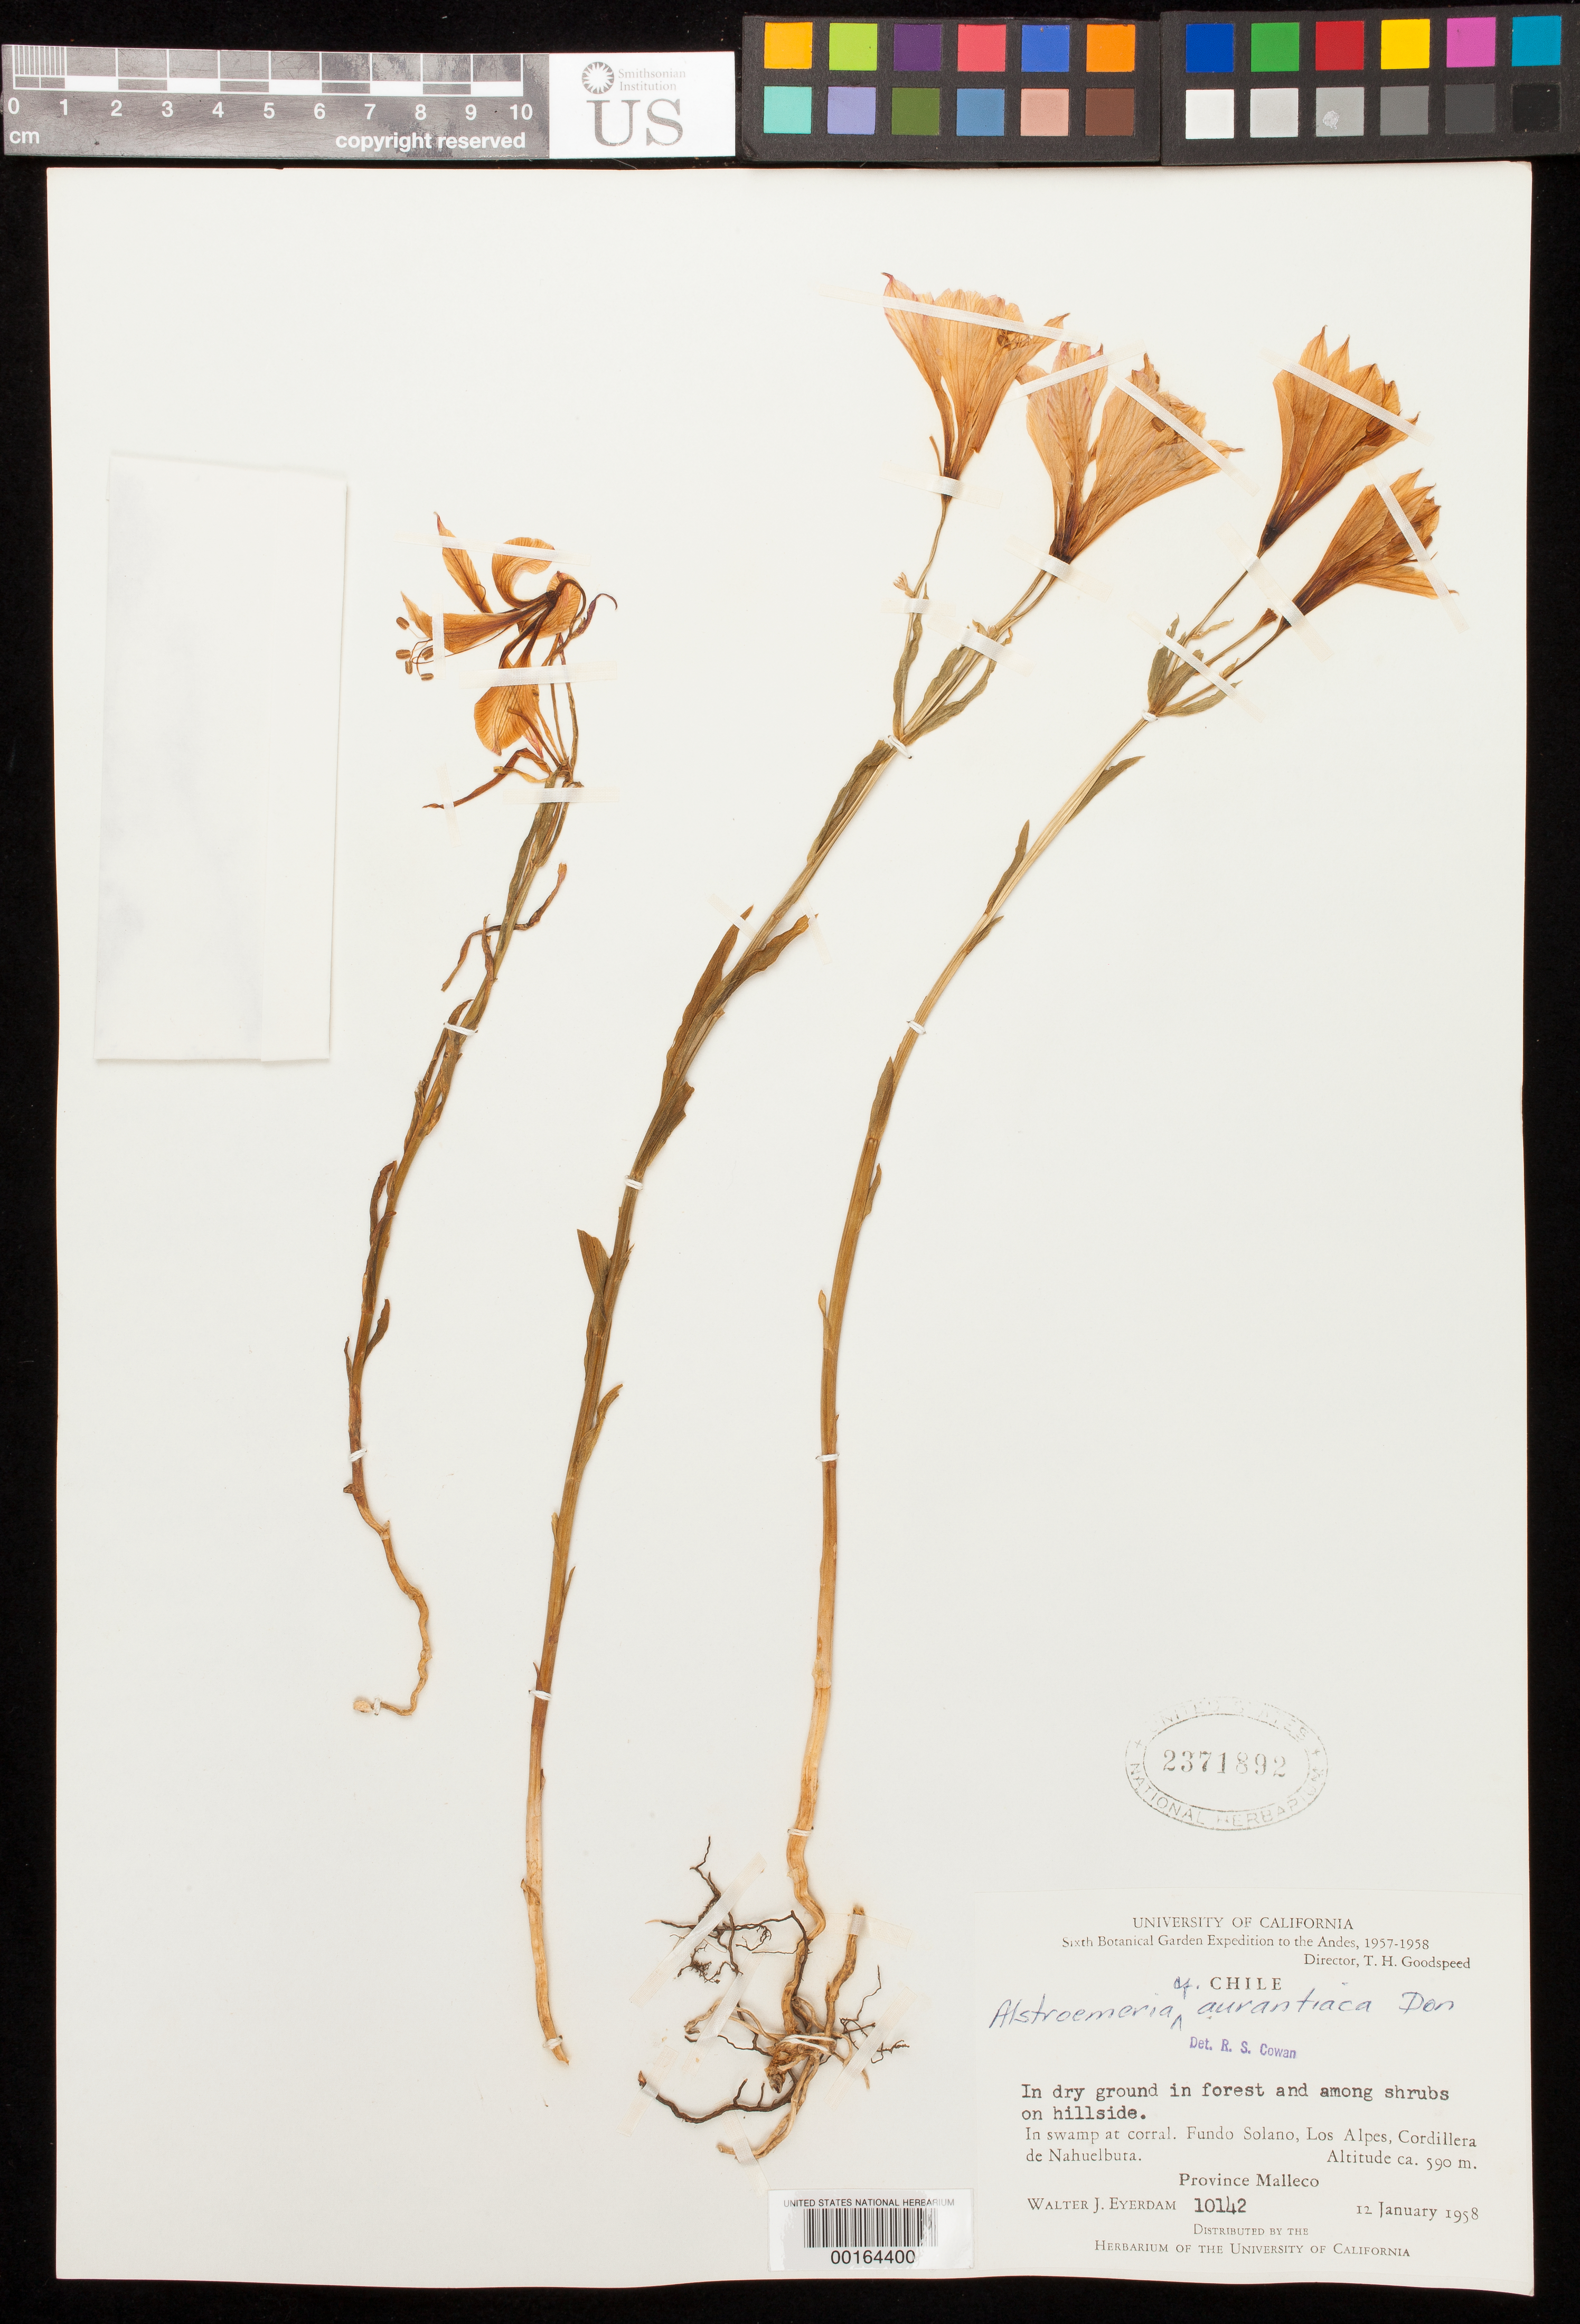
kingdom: Plantae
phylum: Tracheophyta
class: Liliopsida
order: Liliales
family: Alstroemeriaceae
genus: Alstroemeria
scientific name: Alstroemeria aurantiaca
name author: D. Don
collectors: W. J. Eyerdam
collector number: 10142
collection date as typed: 12 Jan 1958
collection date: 1958-01-12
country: Chile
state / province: Araucanía (IX)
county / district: Malleco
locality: Fundo solano, los alpes, cordillera de nahuelbuta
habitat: Dry ground in forest & in shrubs on hillside; in swamp at corral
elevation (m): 590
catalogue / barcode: US 2371892